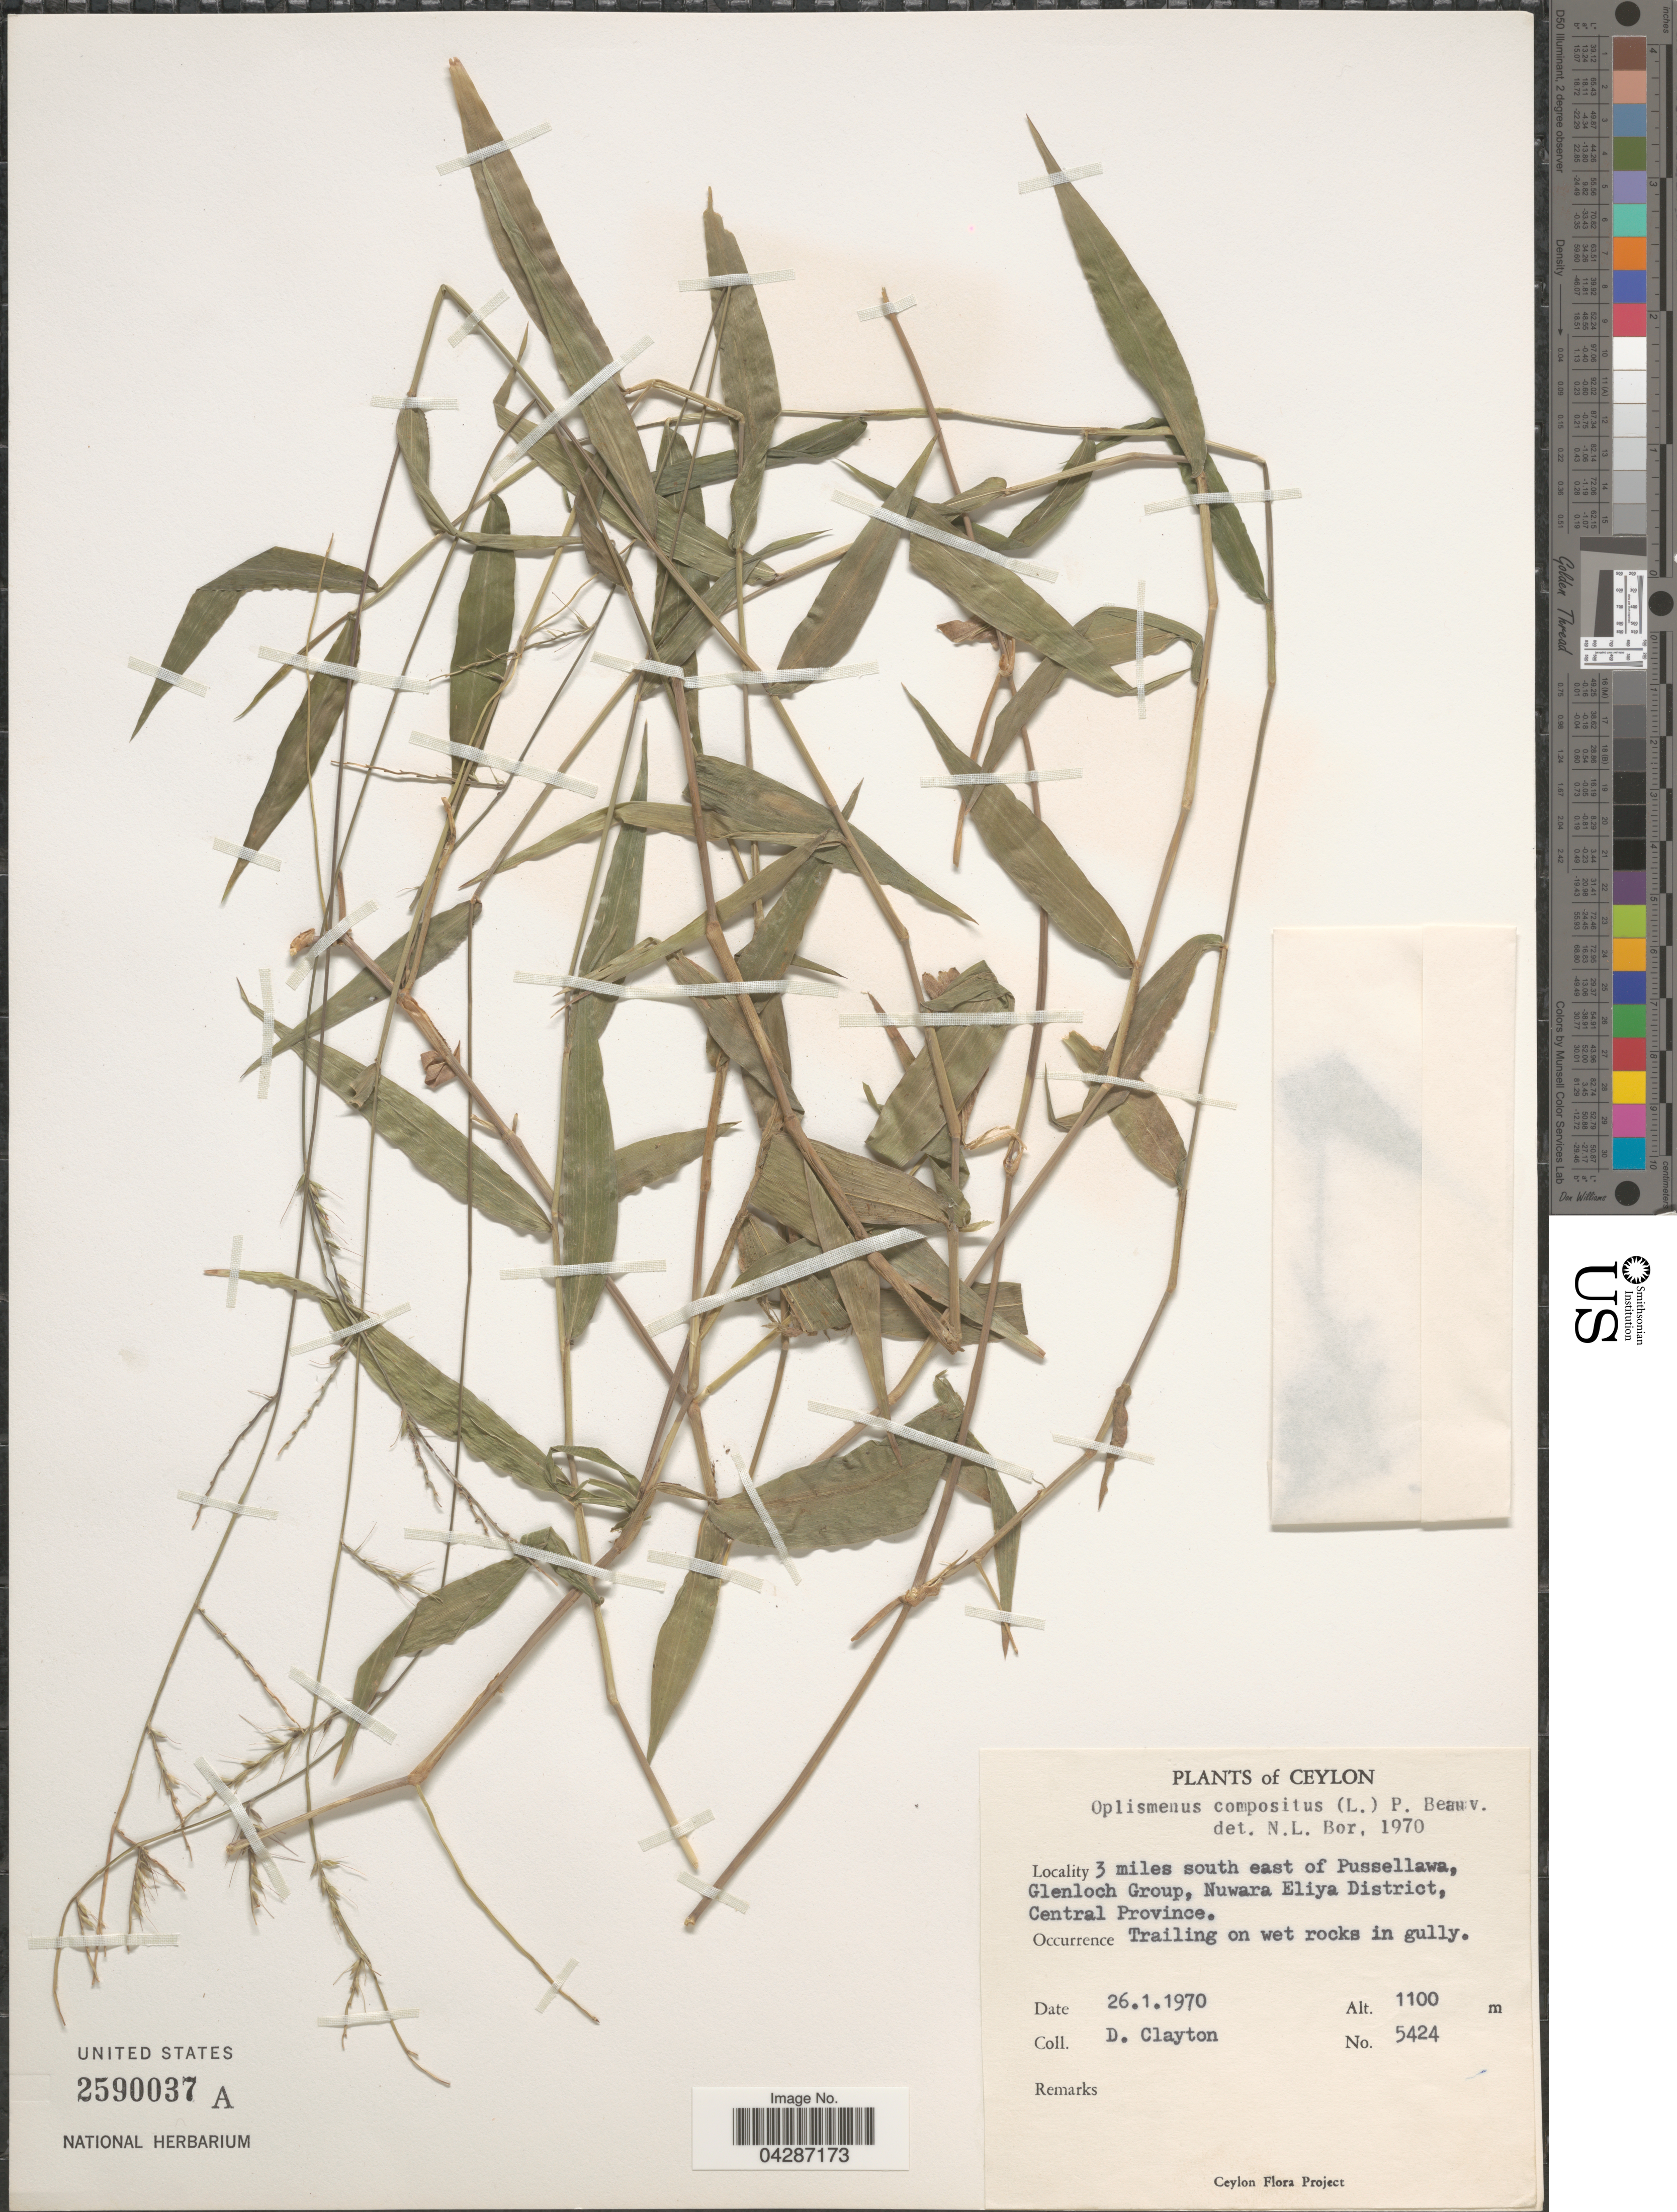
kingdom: Plantae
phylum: Tracheophyta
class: Liliopsida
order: Poales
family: Poaceae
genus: Oplismenus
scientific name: Oplismenus compositus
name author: (L.) P. Beauv.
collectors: D. Clayton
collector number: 5424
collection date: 1970-01-26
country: Sri Lanka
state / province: Central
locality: Ceylon. 3 miles south east of Pussellawa, Glenloch Group, Nuwara Eliya District. Trailing on wet rocks in gully.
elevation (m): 1100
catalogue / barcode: US 2590037A